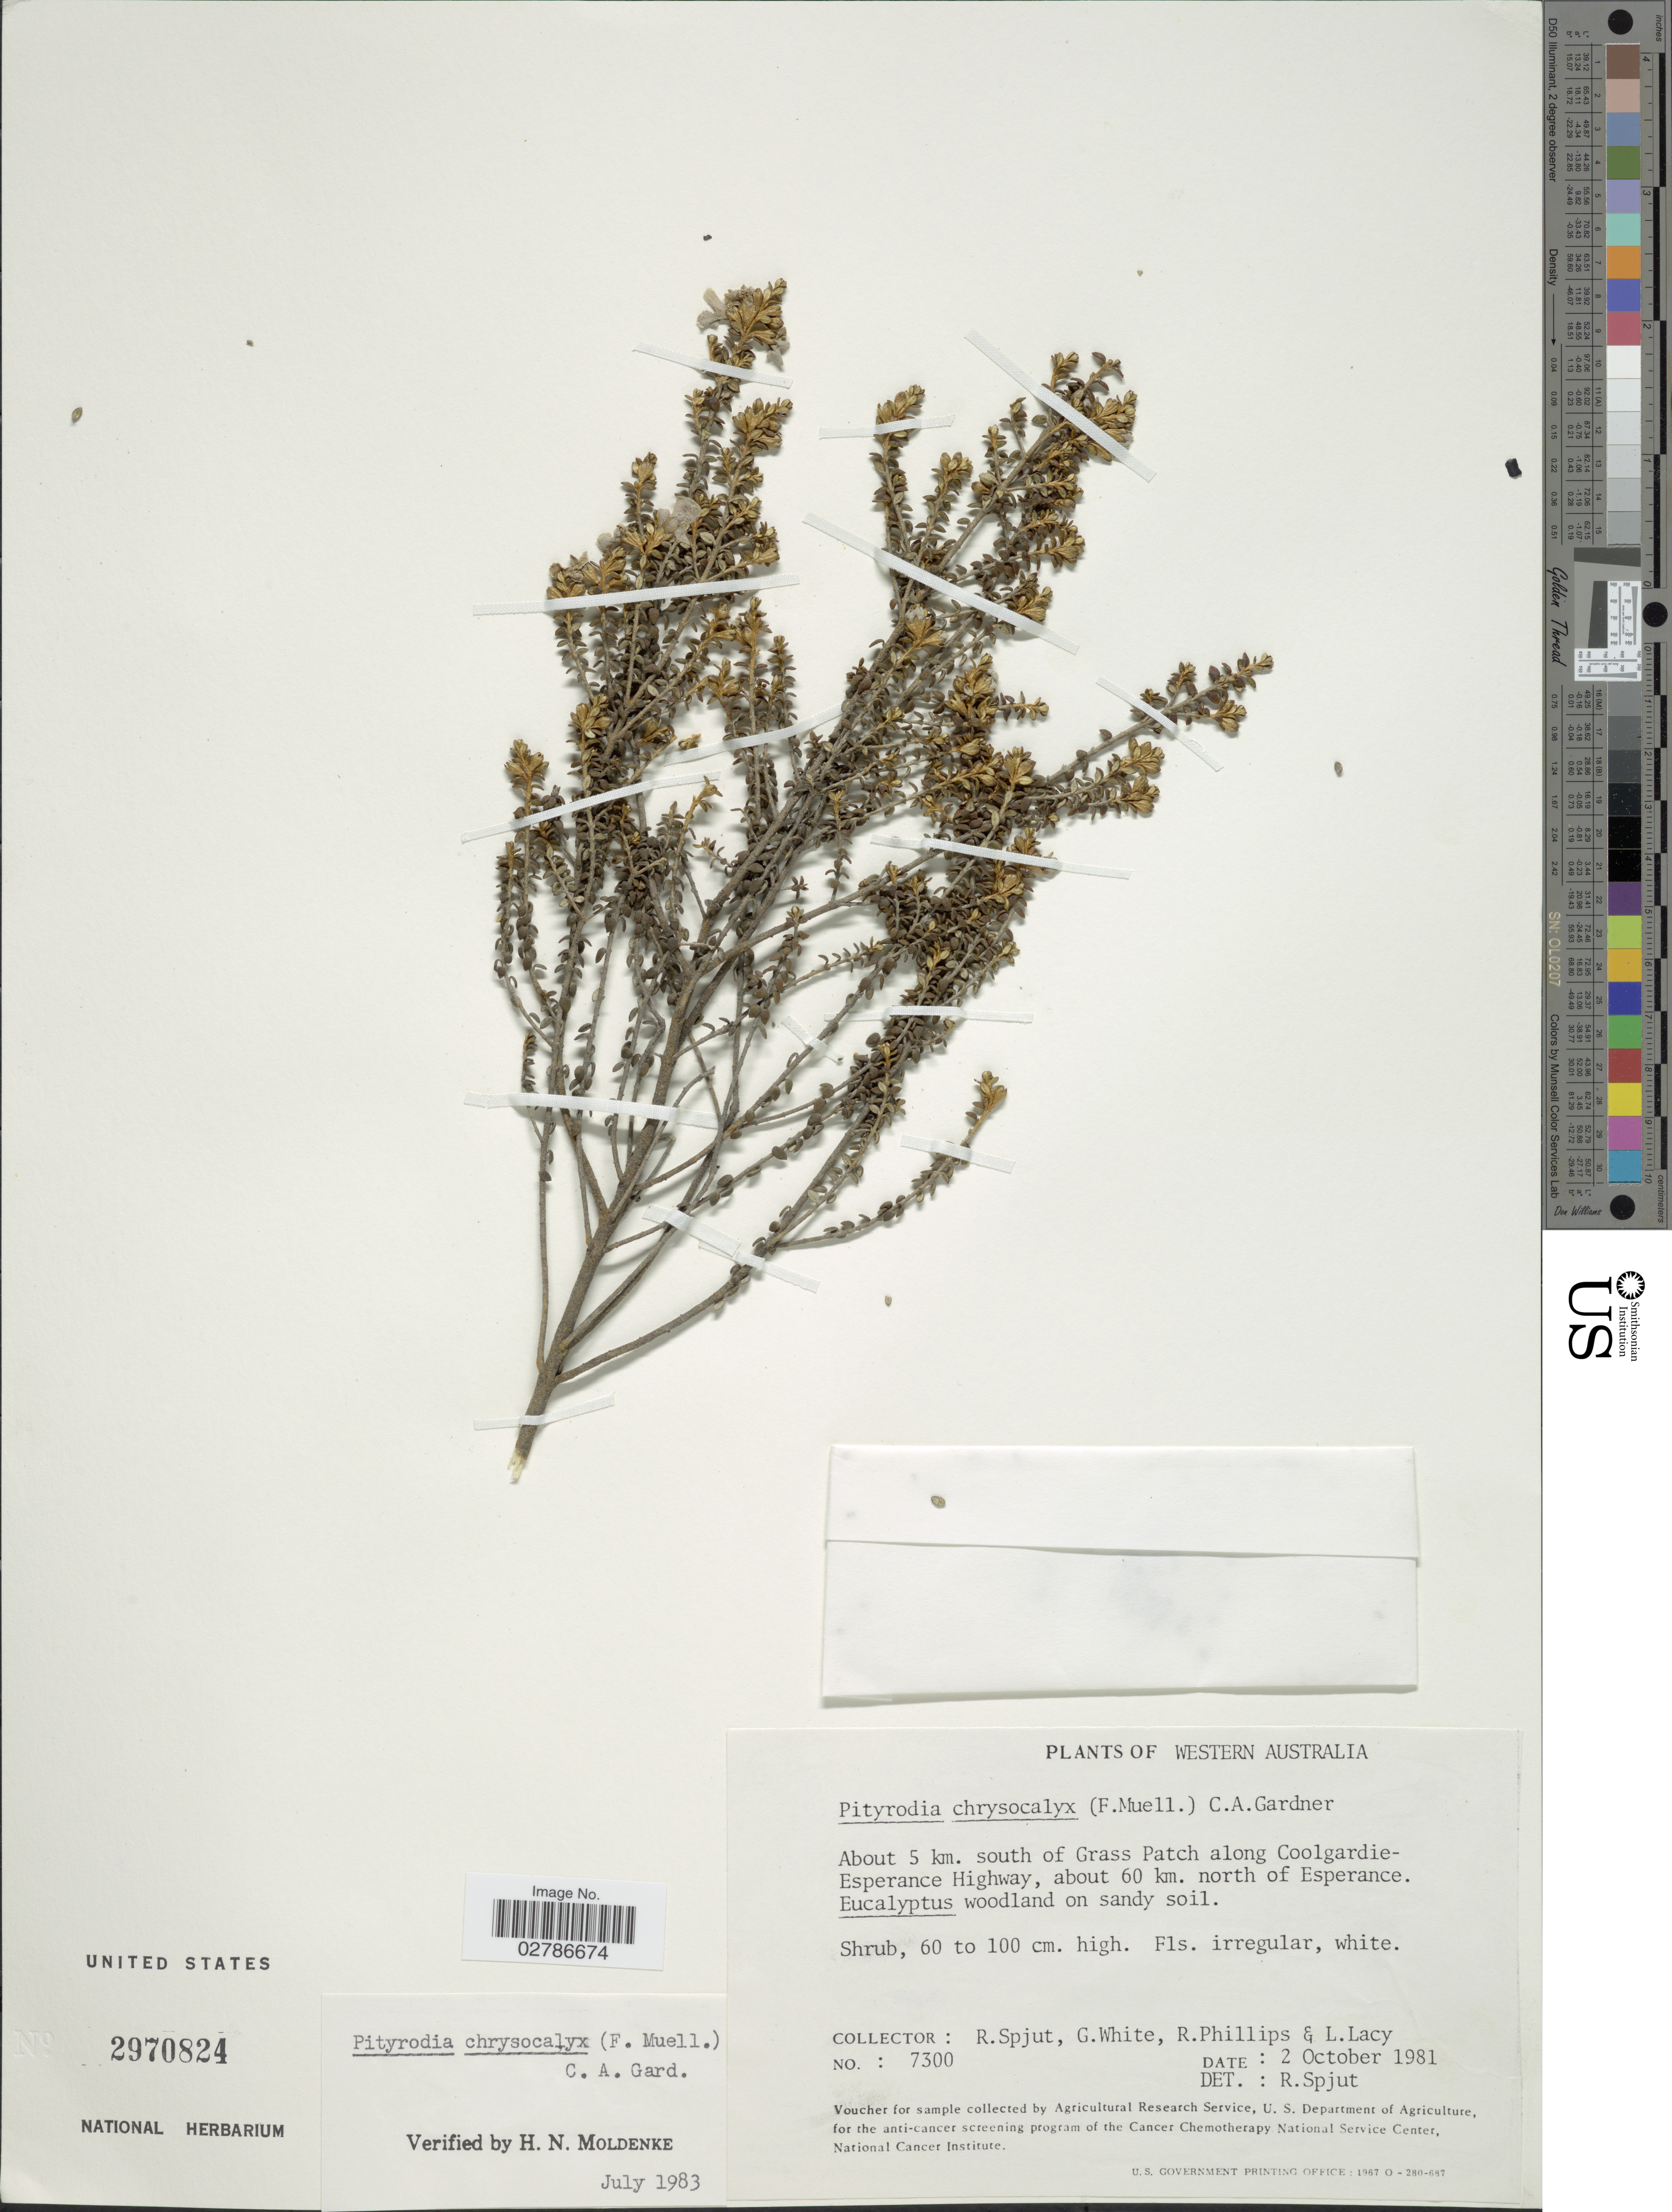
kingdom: Plantae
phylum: Tracheophyta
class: Magnoliopsida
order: Lamiales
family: Lamiaceae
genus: Pityrodia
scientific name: Pityrodia chrysocalyx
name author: (F. Muell.) C.A. Gardner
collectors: R. Spjut, G. White, R. Phillips & L. Lacy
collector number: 7300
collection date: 1981-10-02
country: Australia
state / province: Western Australia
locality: About 5 km. south of Grass Patch along Coolgardie- Esperance Highway, about 60 km. north of Esperance.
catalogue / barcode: US 2970824